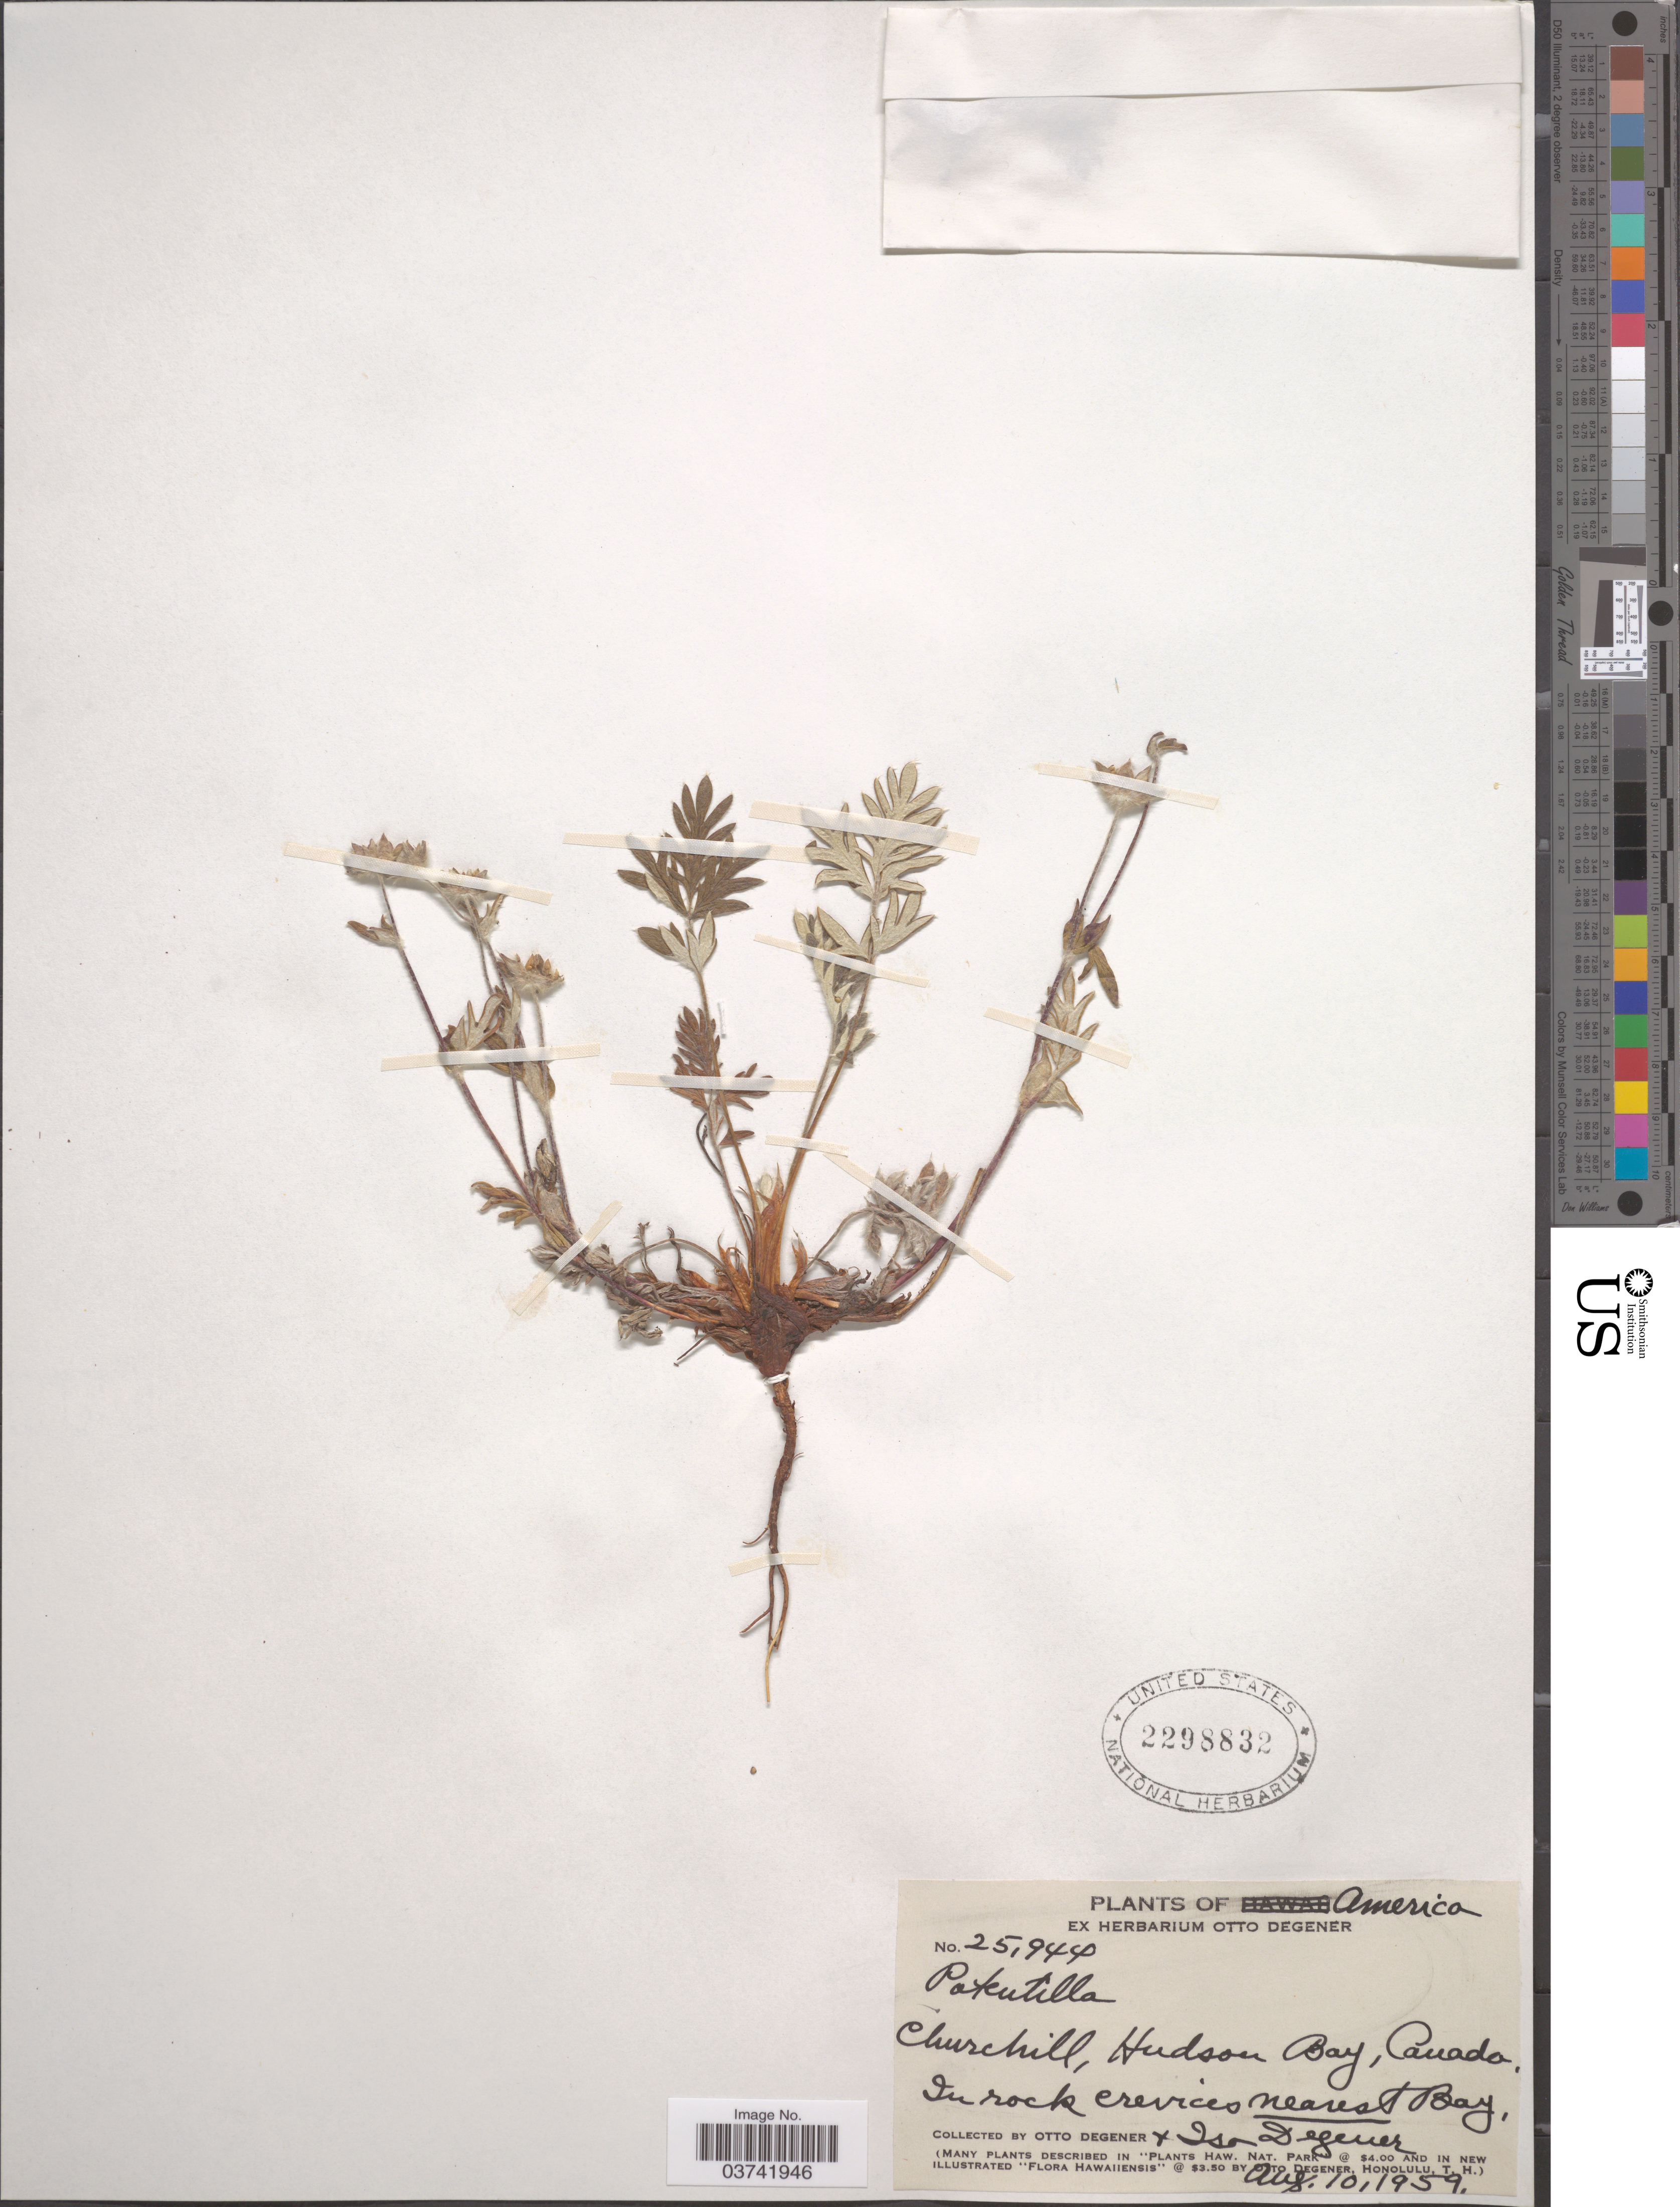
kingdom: Plantae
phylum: Tracheophyta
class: Magnoliopsida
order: Rosales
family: Rosaceae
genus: Potentilla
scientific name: Potentilla sp.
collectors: O. Degener & I. Degener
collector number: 25944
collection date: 1959-08-10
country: Canada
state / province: Manitoba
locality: Churchill, Hudson Bay. In rock crevices nearest Bay.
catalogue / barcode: US 2298832